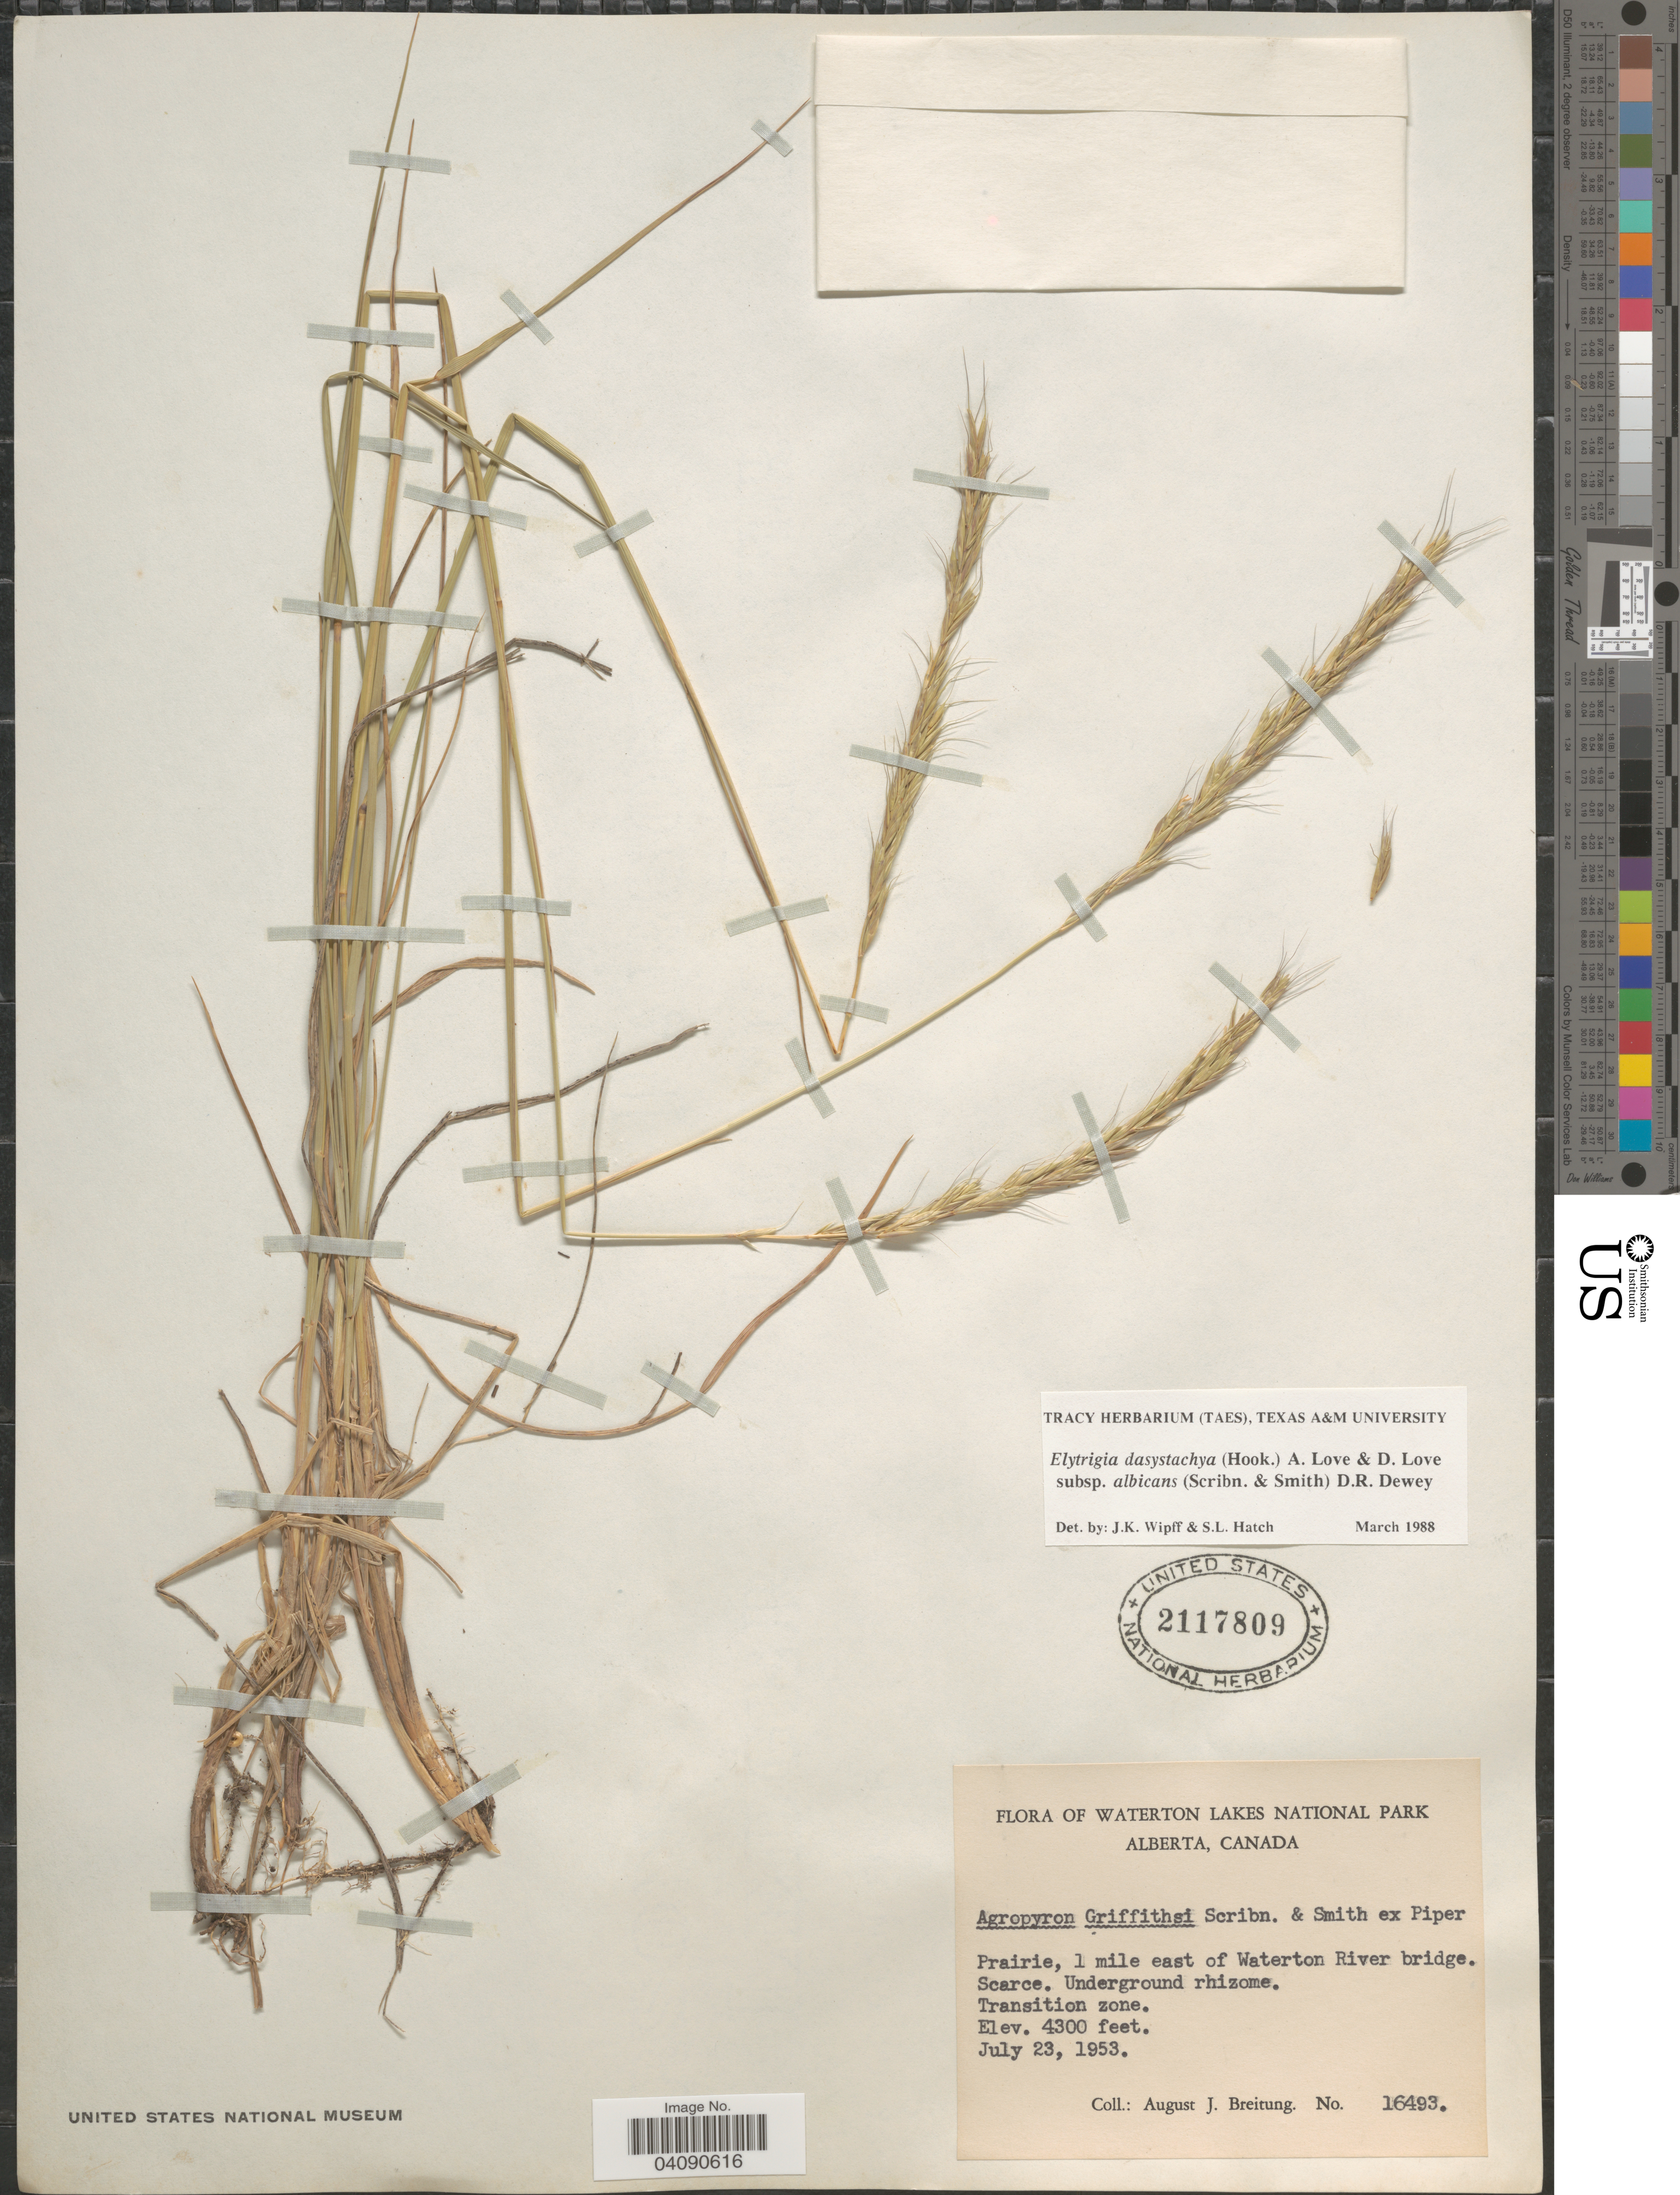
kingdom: Plantae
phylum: Tracheophyta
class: Liliopsida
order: Poales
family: Poaceae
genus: Elymus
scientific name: Elymus albicans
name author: (Scribn. & J.G. Sm.) Á. Löve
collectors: A. Breitung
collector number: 16493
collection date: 1953-07-23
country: Canada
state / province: Alberta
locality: Waterton Lakes National Park. Prairie, 1 mile east of Waterton River bridge. Transition zone.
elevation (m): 1311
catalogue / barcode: US 2117809